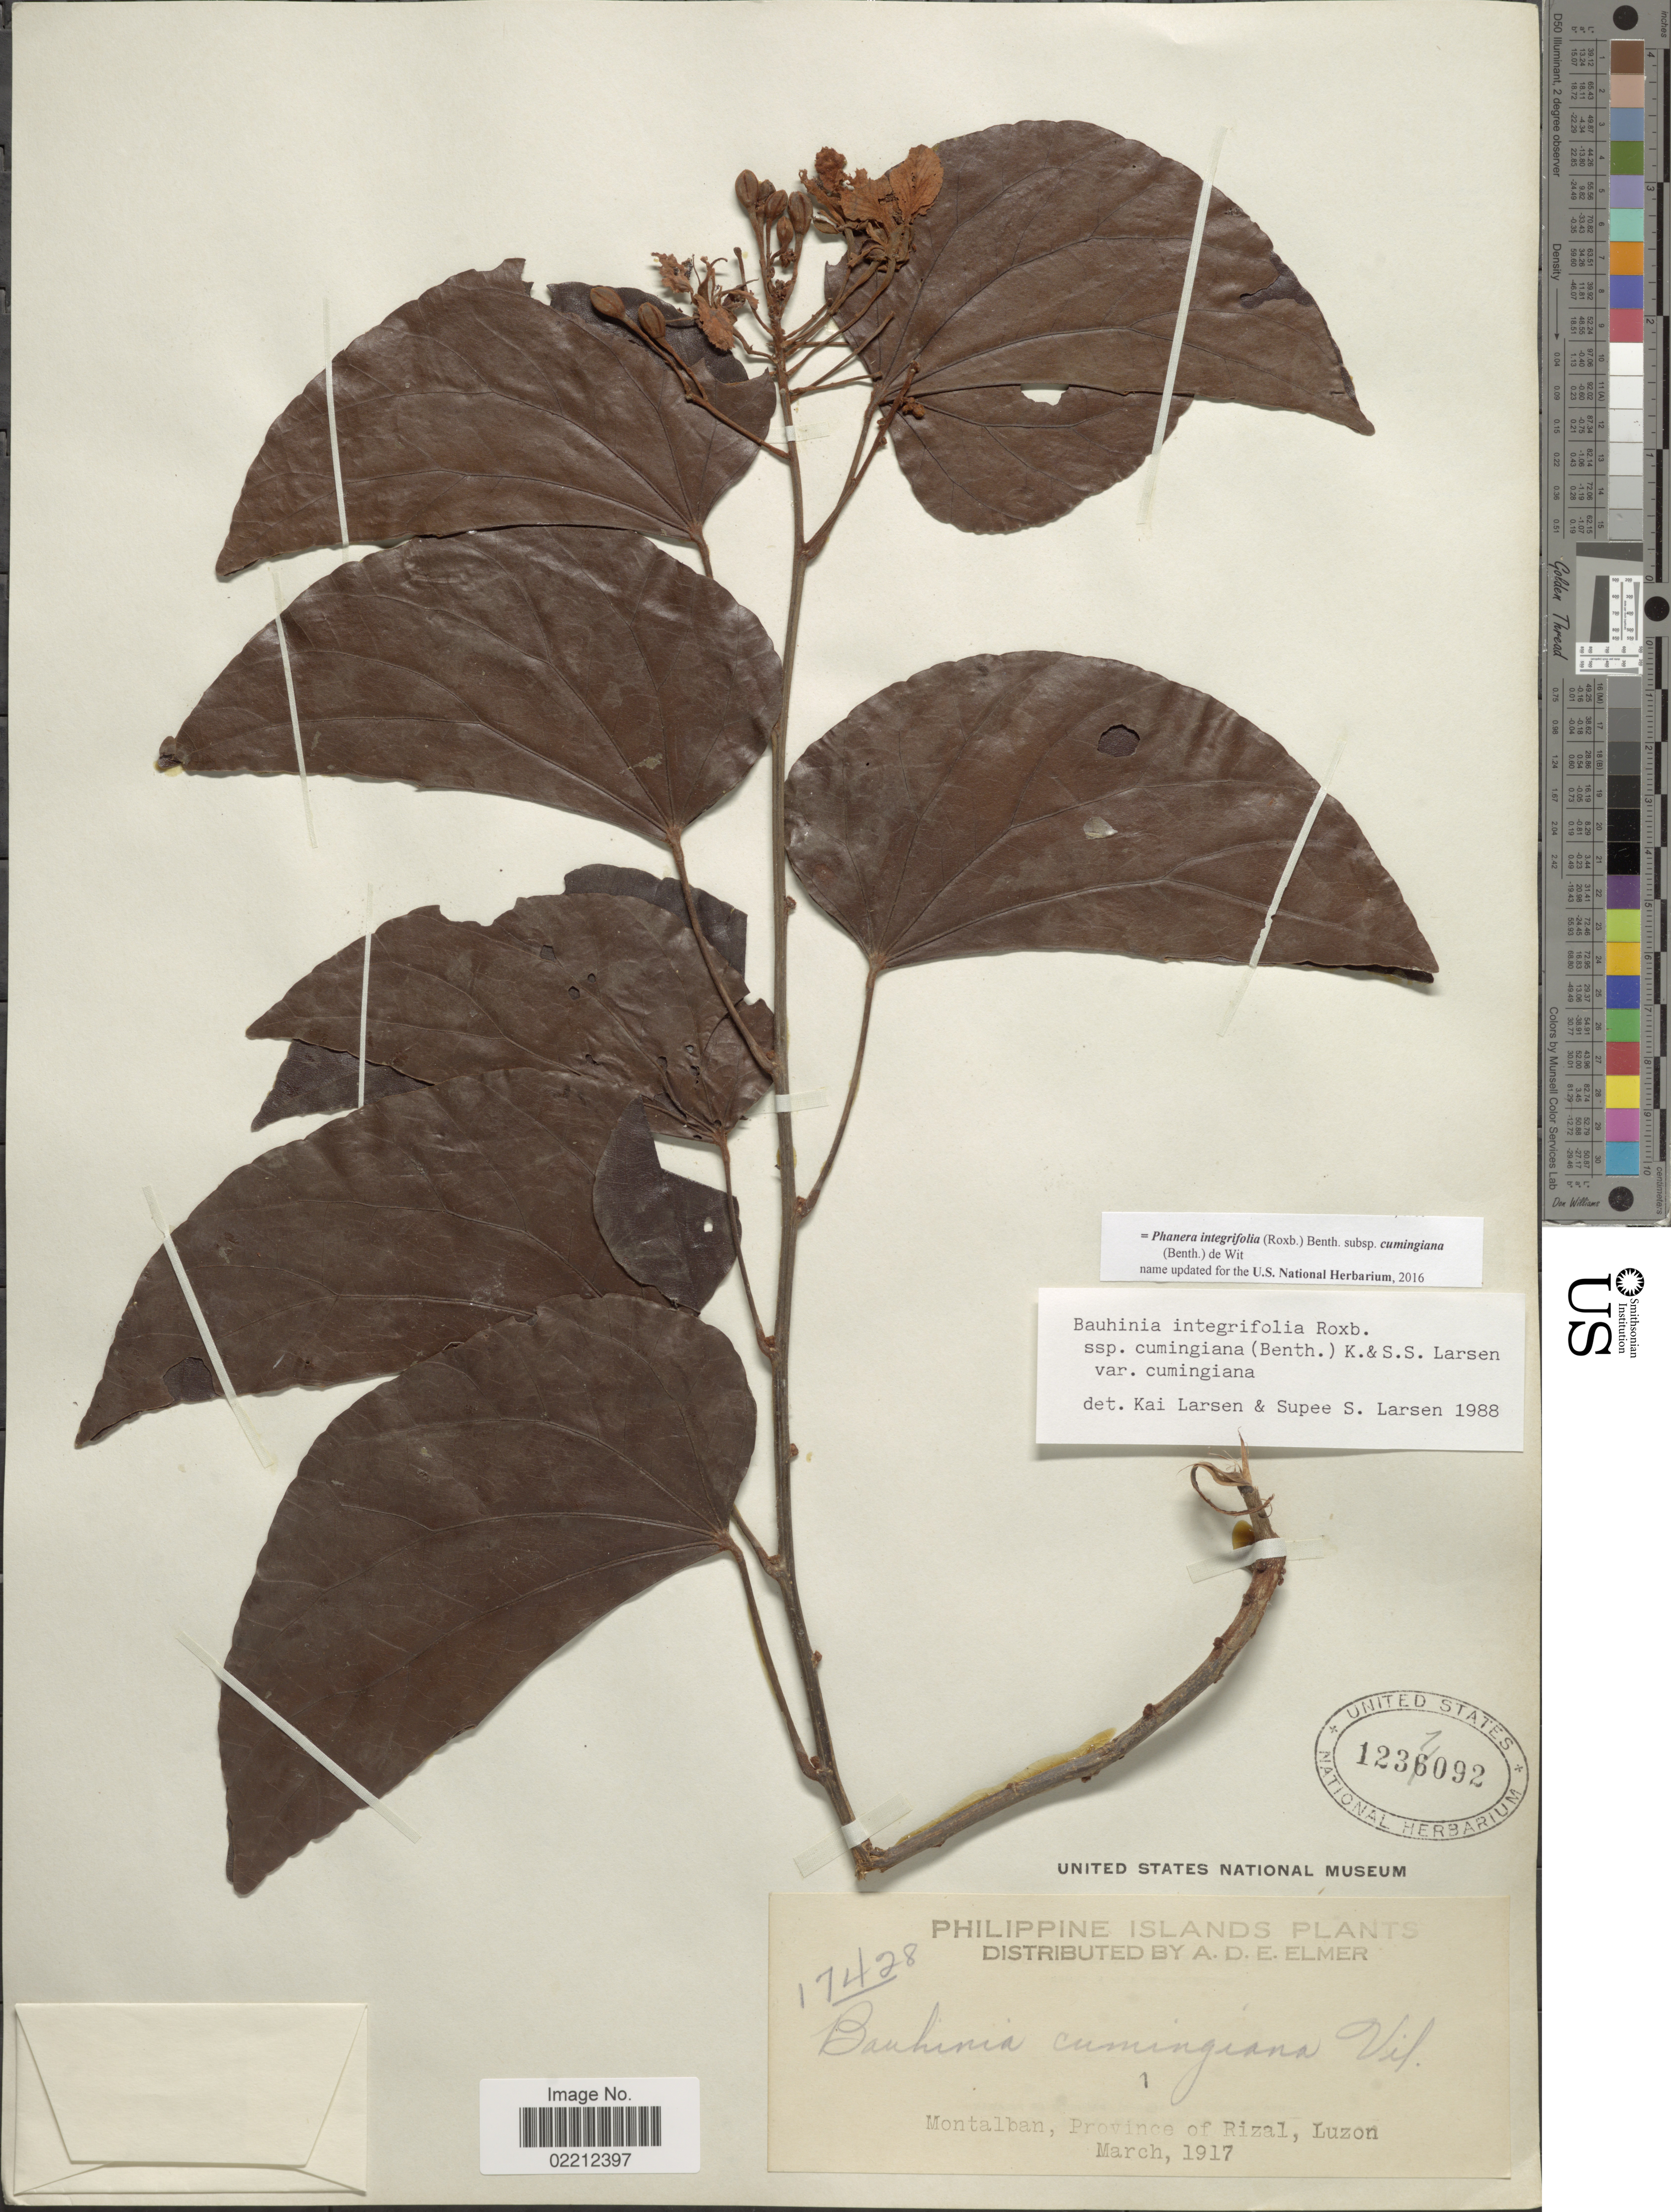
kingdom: Plantae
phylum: Tracheophyta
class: Magnoliopsida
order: Fabales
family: Fabaceae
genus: Phanera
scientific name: Phanera integrifolia subsp. cumingiana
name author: (Benth.) de Wit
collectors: A. D. E. Elmer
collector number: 17428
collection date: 1917-03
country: Philippines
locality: Montalban, Province of Rizal, Luzon.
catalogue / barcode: US 1231092